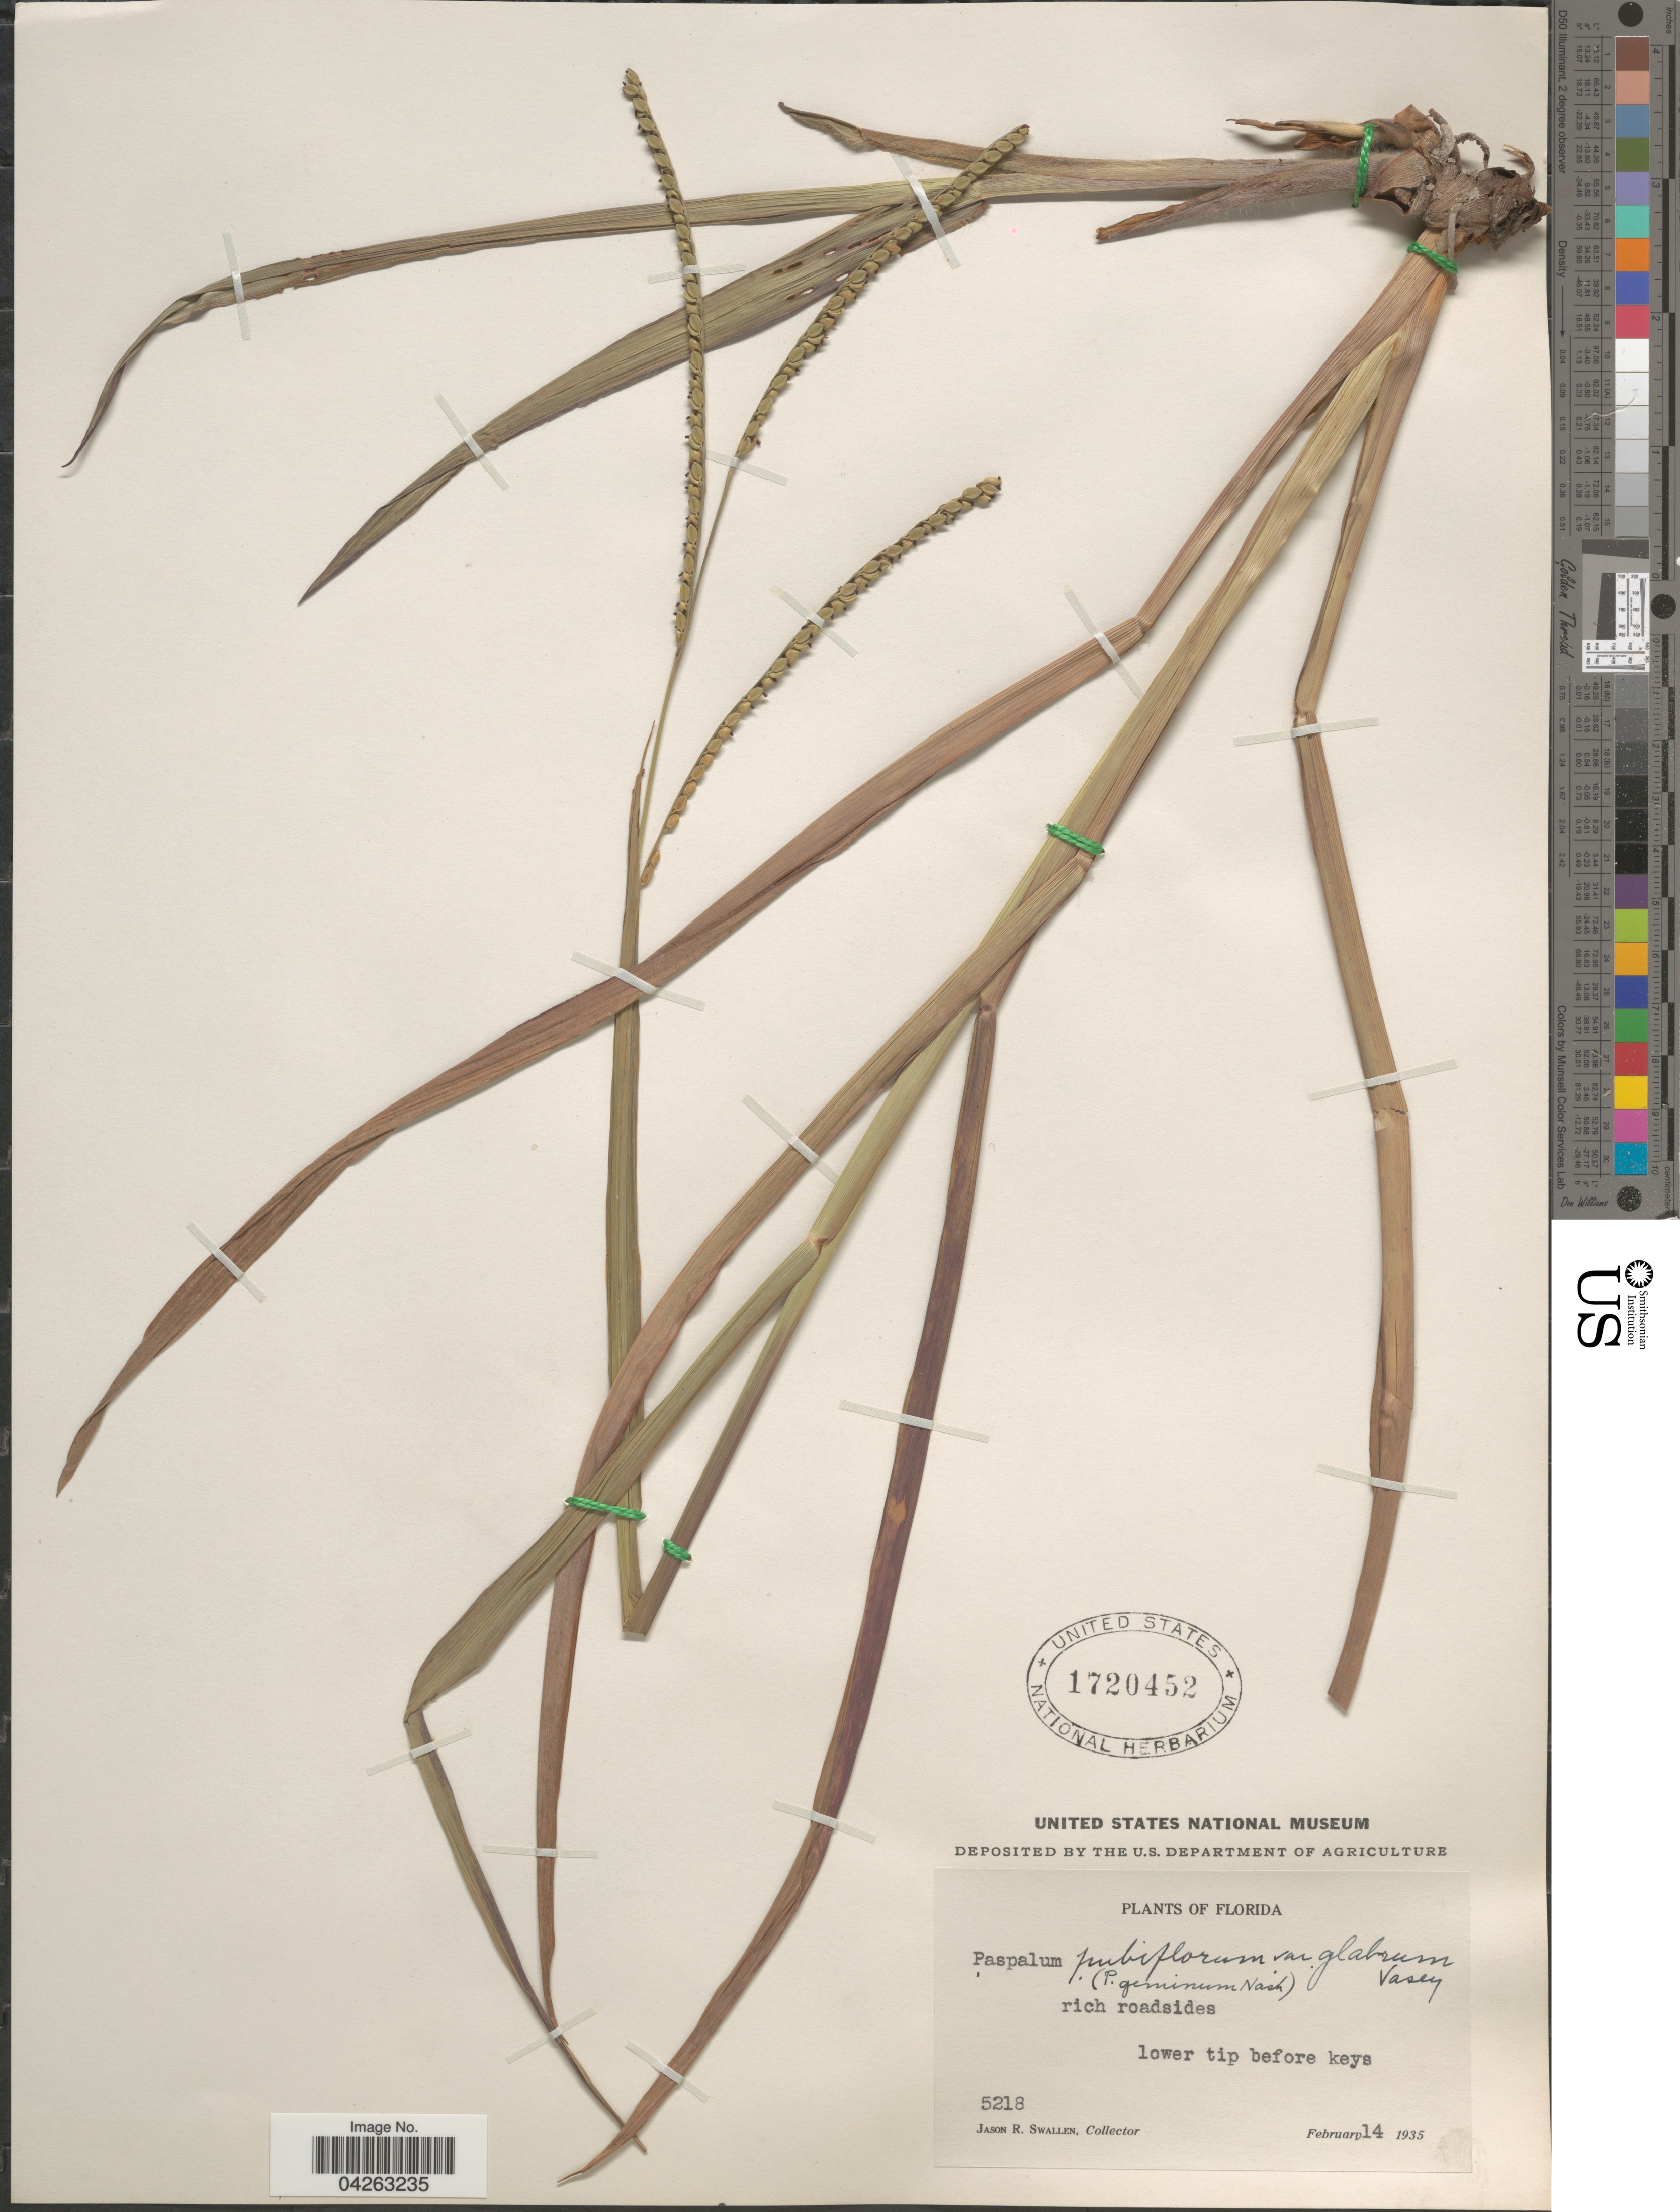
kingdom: Plantae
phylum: Tracheophyta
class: Liliopsida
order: Poales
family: Poaceae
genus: Paspalum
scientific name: Paspalum pubiflorum var. glabrum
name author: Vasey ex Scribn.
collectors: J. R. Swallen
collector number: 5218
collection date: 1935-02-14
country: United States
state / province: Florida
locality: Lower tip before keys.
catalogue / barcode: US 1720452